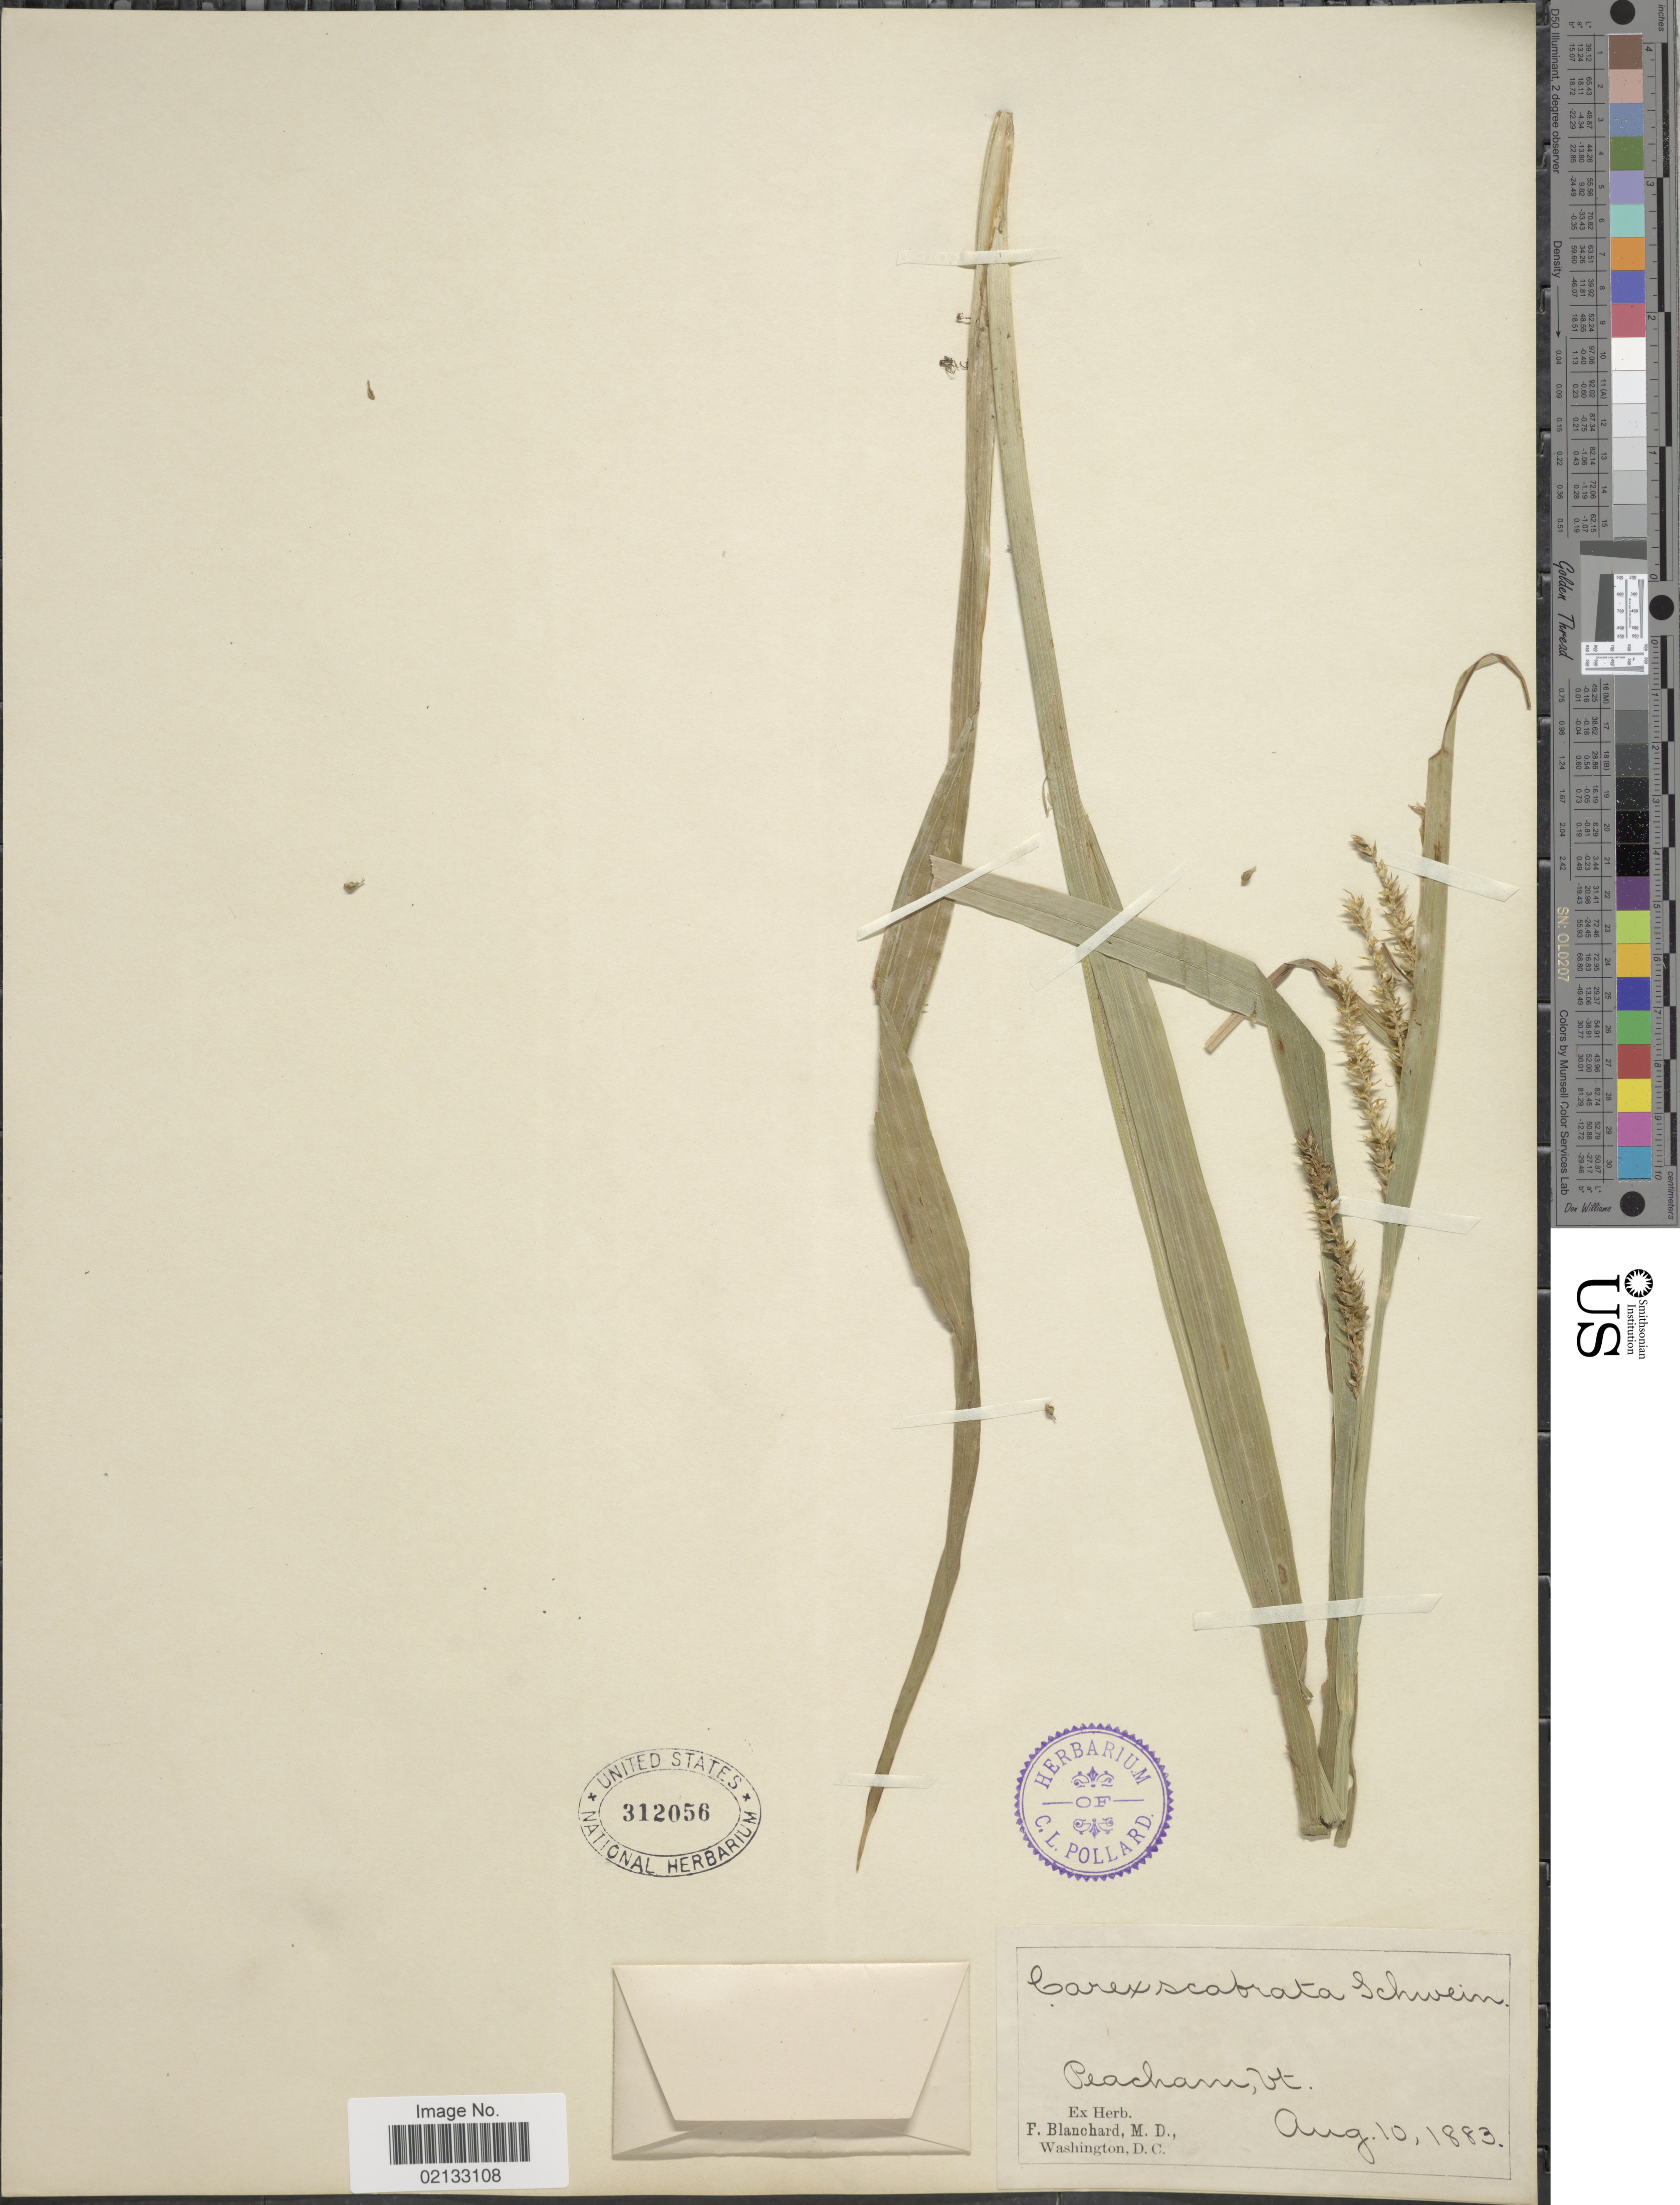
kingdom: Plantae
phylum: Tracheophyta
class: Liliopsida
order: Poales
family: Cyperaceae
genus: Carex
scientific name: Carex scabrata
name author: Schwein.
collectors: ex herb. F. Blanchard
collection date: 1883-08-10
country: United States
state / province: Vermont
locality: Peacham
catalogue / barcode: US 312056